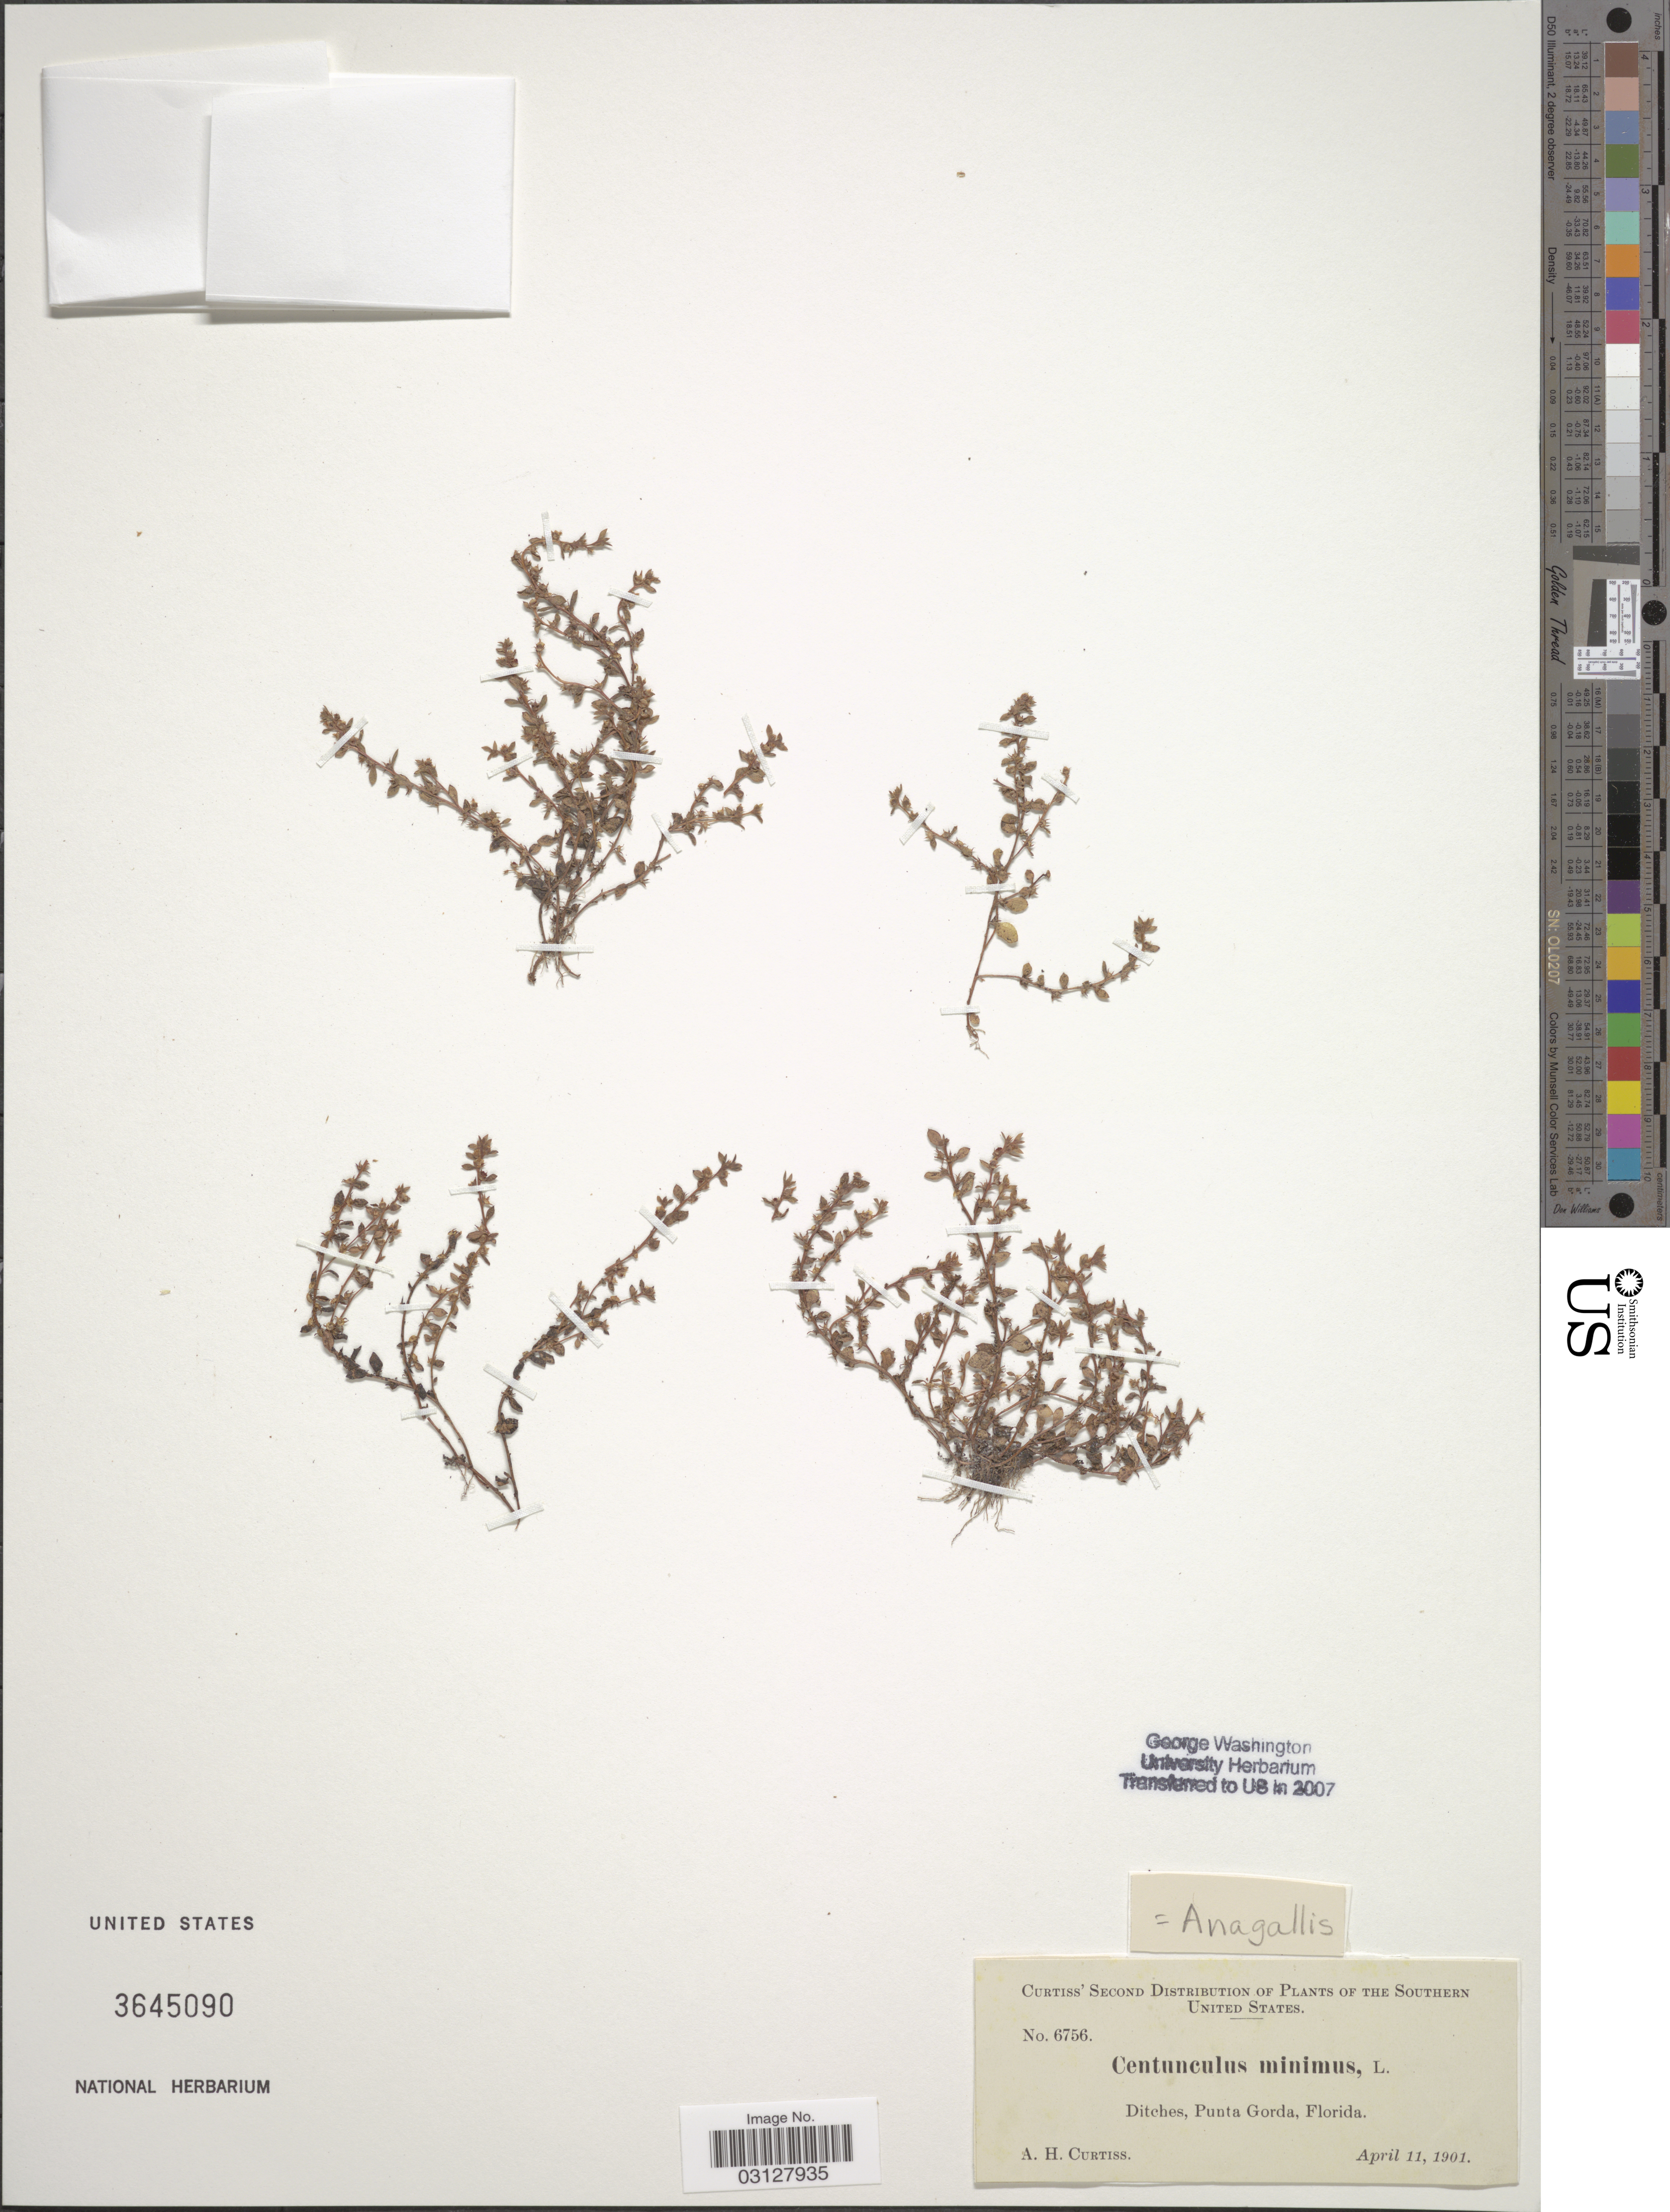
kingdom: Plantae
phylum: Tracheophyta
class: Magnoliopsida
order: Ericales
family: Primulaceae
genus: Centunculus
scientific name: Centunculus minimus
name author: L.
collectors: A. H. Curtiss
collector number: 6756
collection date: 1901-04-11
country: United States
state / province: Florida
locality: Southern United States. Ditches, Punta Gorda.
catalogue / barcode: US 3645090